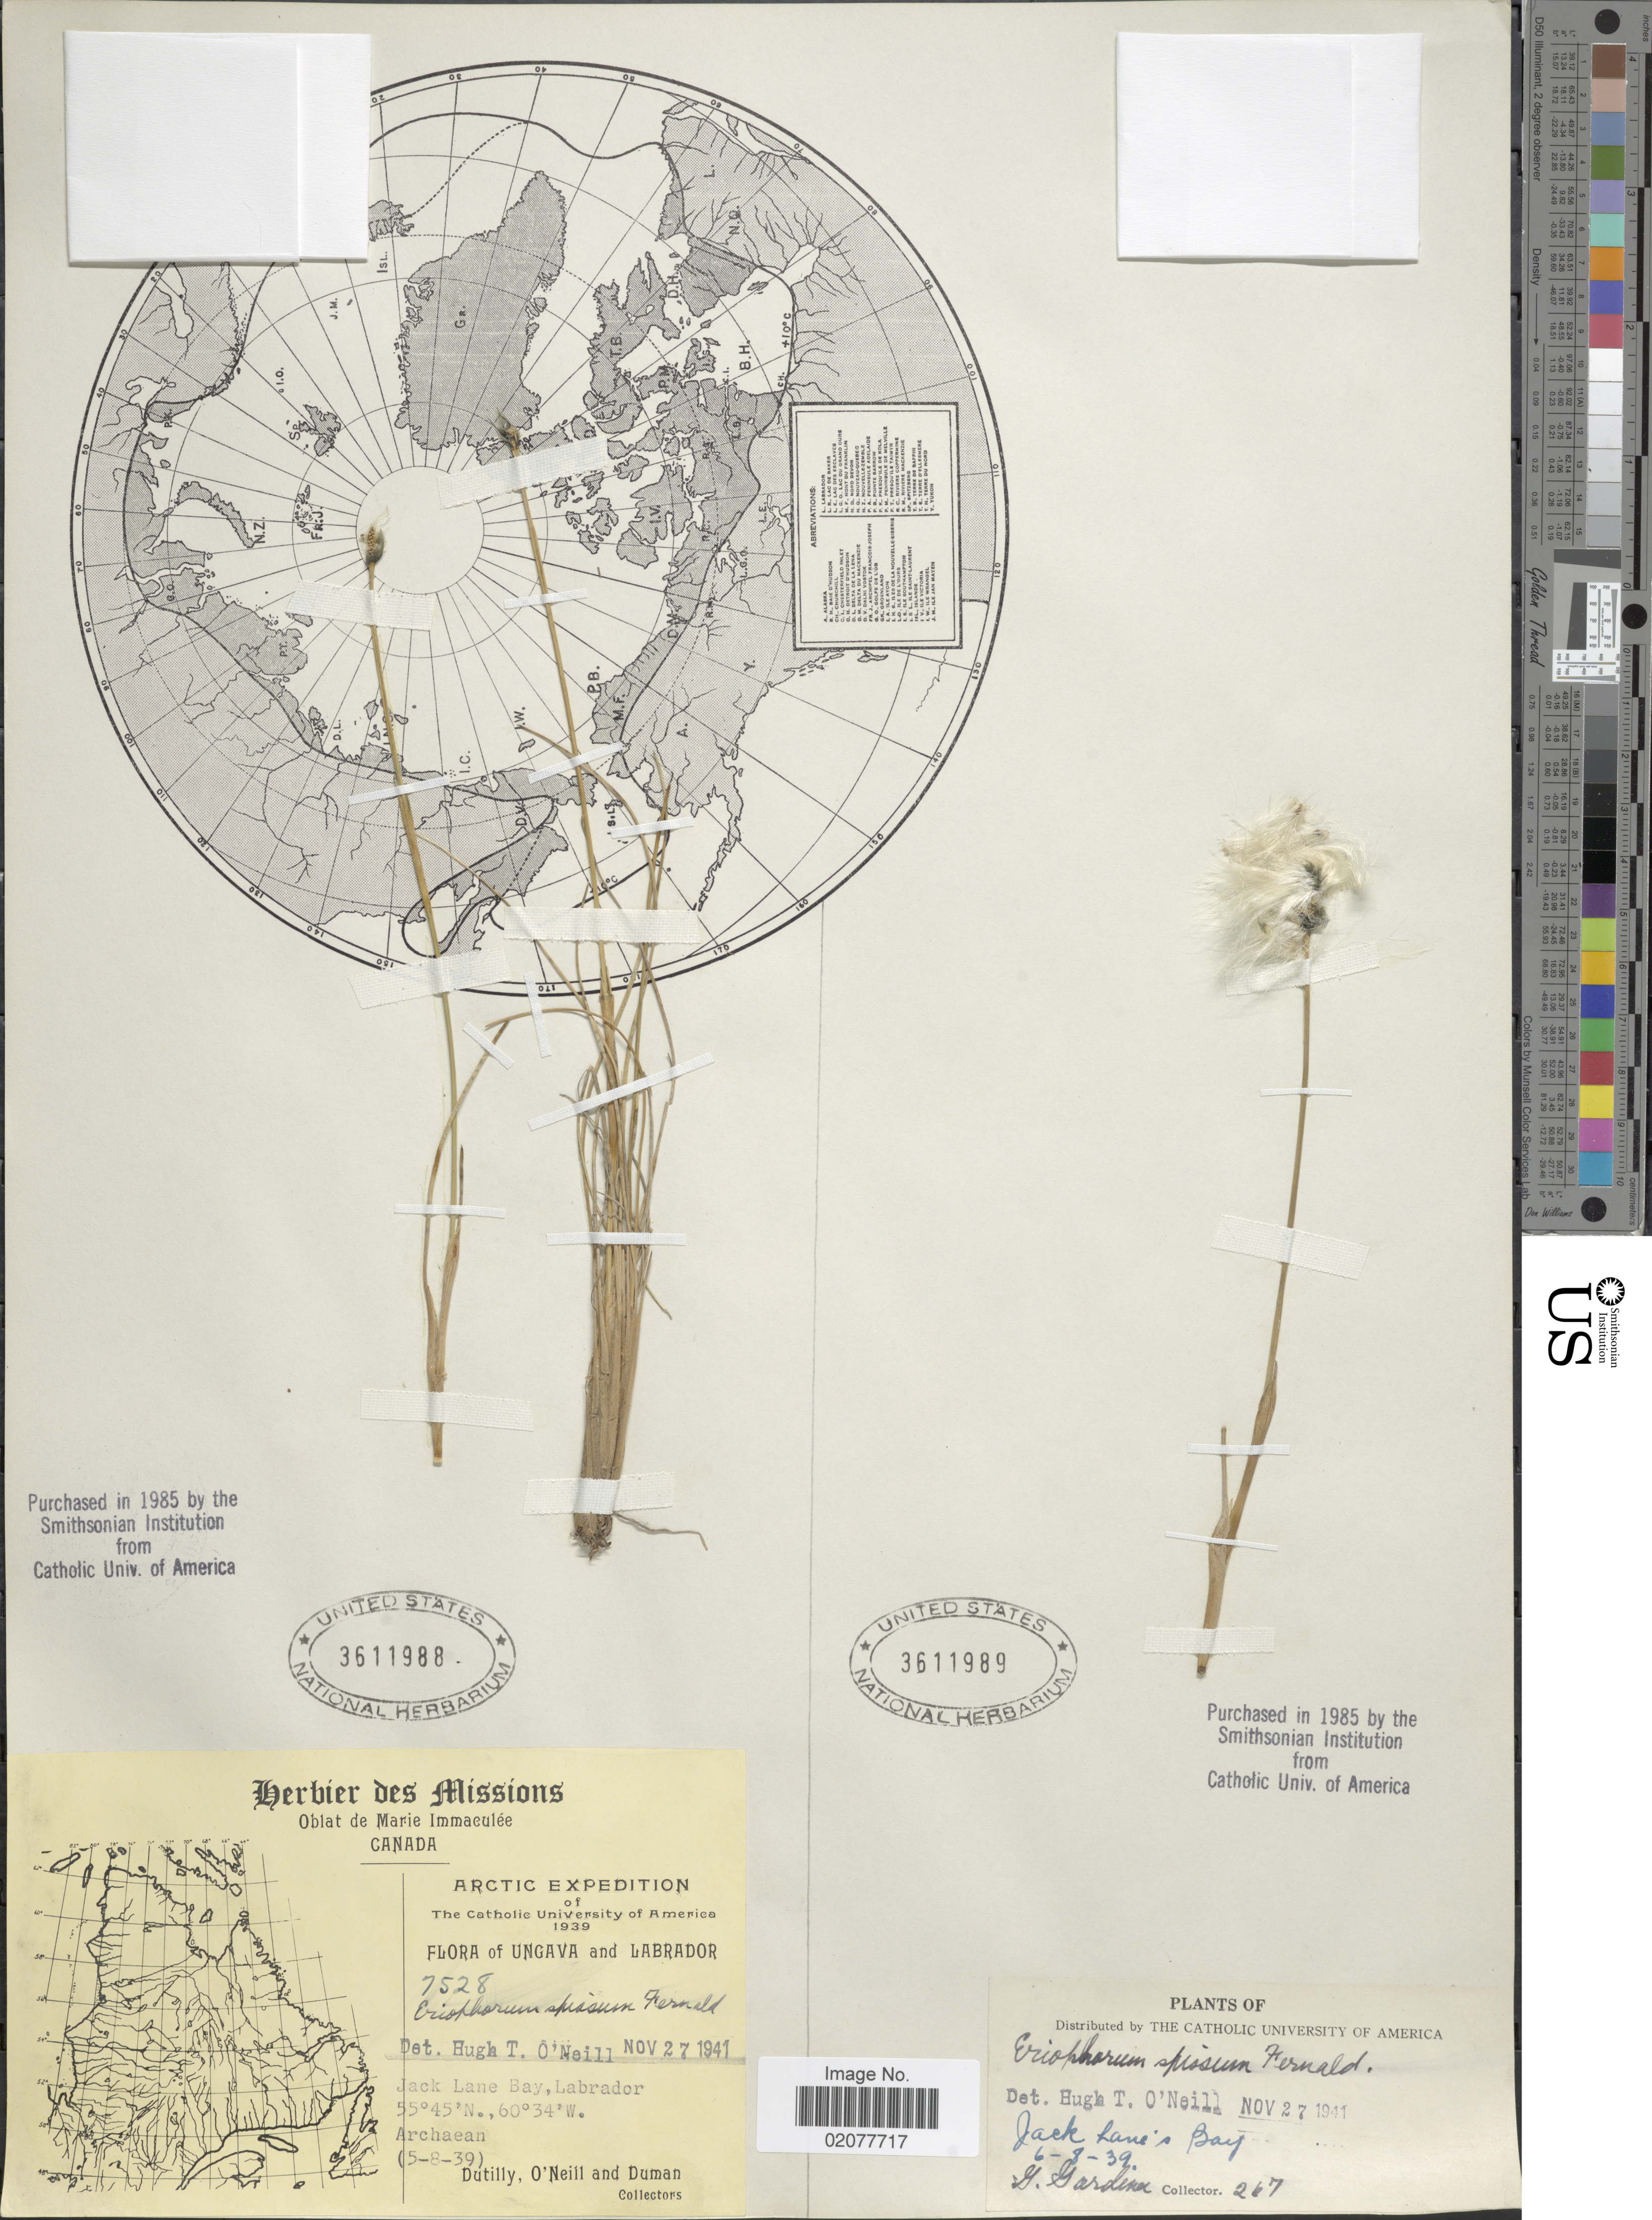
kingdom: Plantae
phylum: Tracheophyta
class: Liliopsida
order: Poales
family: Cyperaceae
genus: Eriophorum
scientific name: Eriophorum spissum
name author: Fernald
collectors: -. Dutilly, O' Neill & -. Duman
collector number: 7528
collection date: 1939-08-05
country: Canada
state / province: Newfoundland and Labrador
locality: Arctic, Ungava and Labrador, Jack Lane Bay, Labrador.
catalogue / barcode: US 3611988